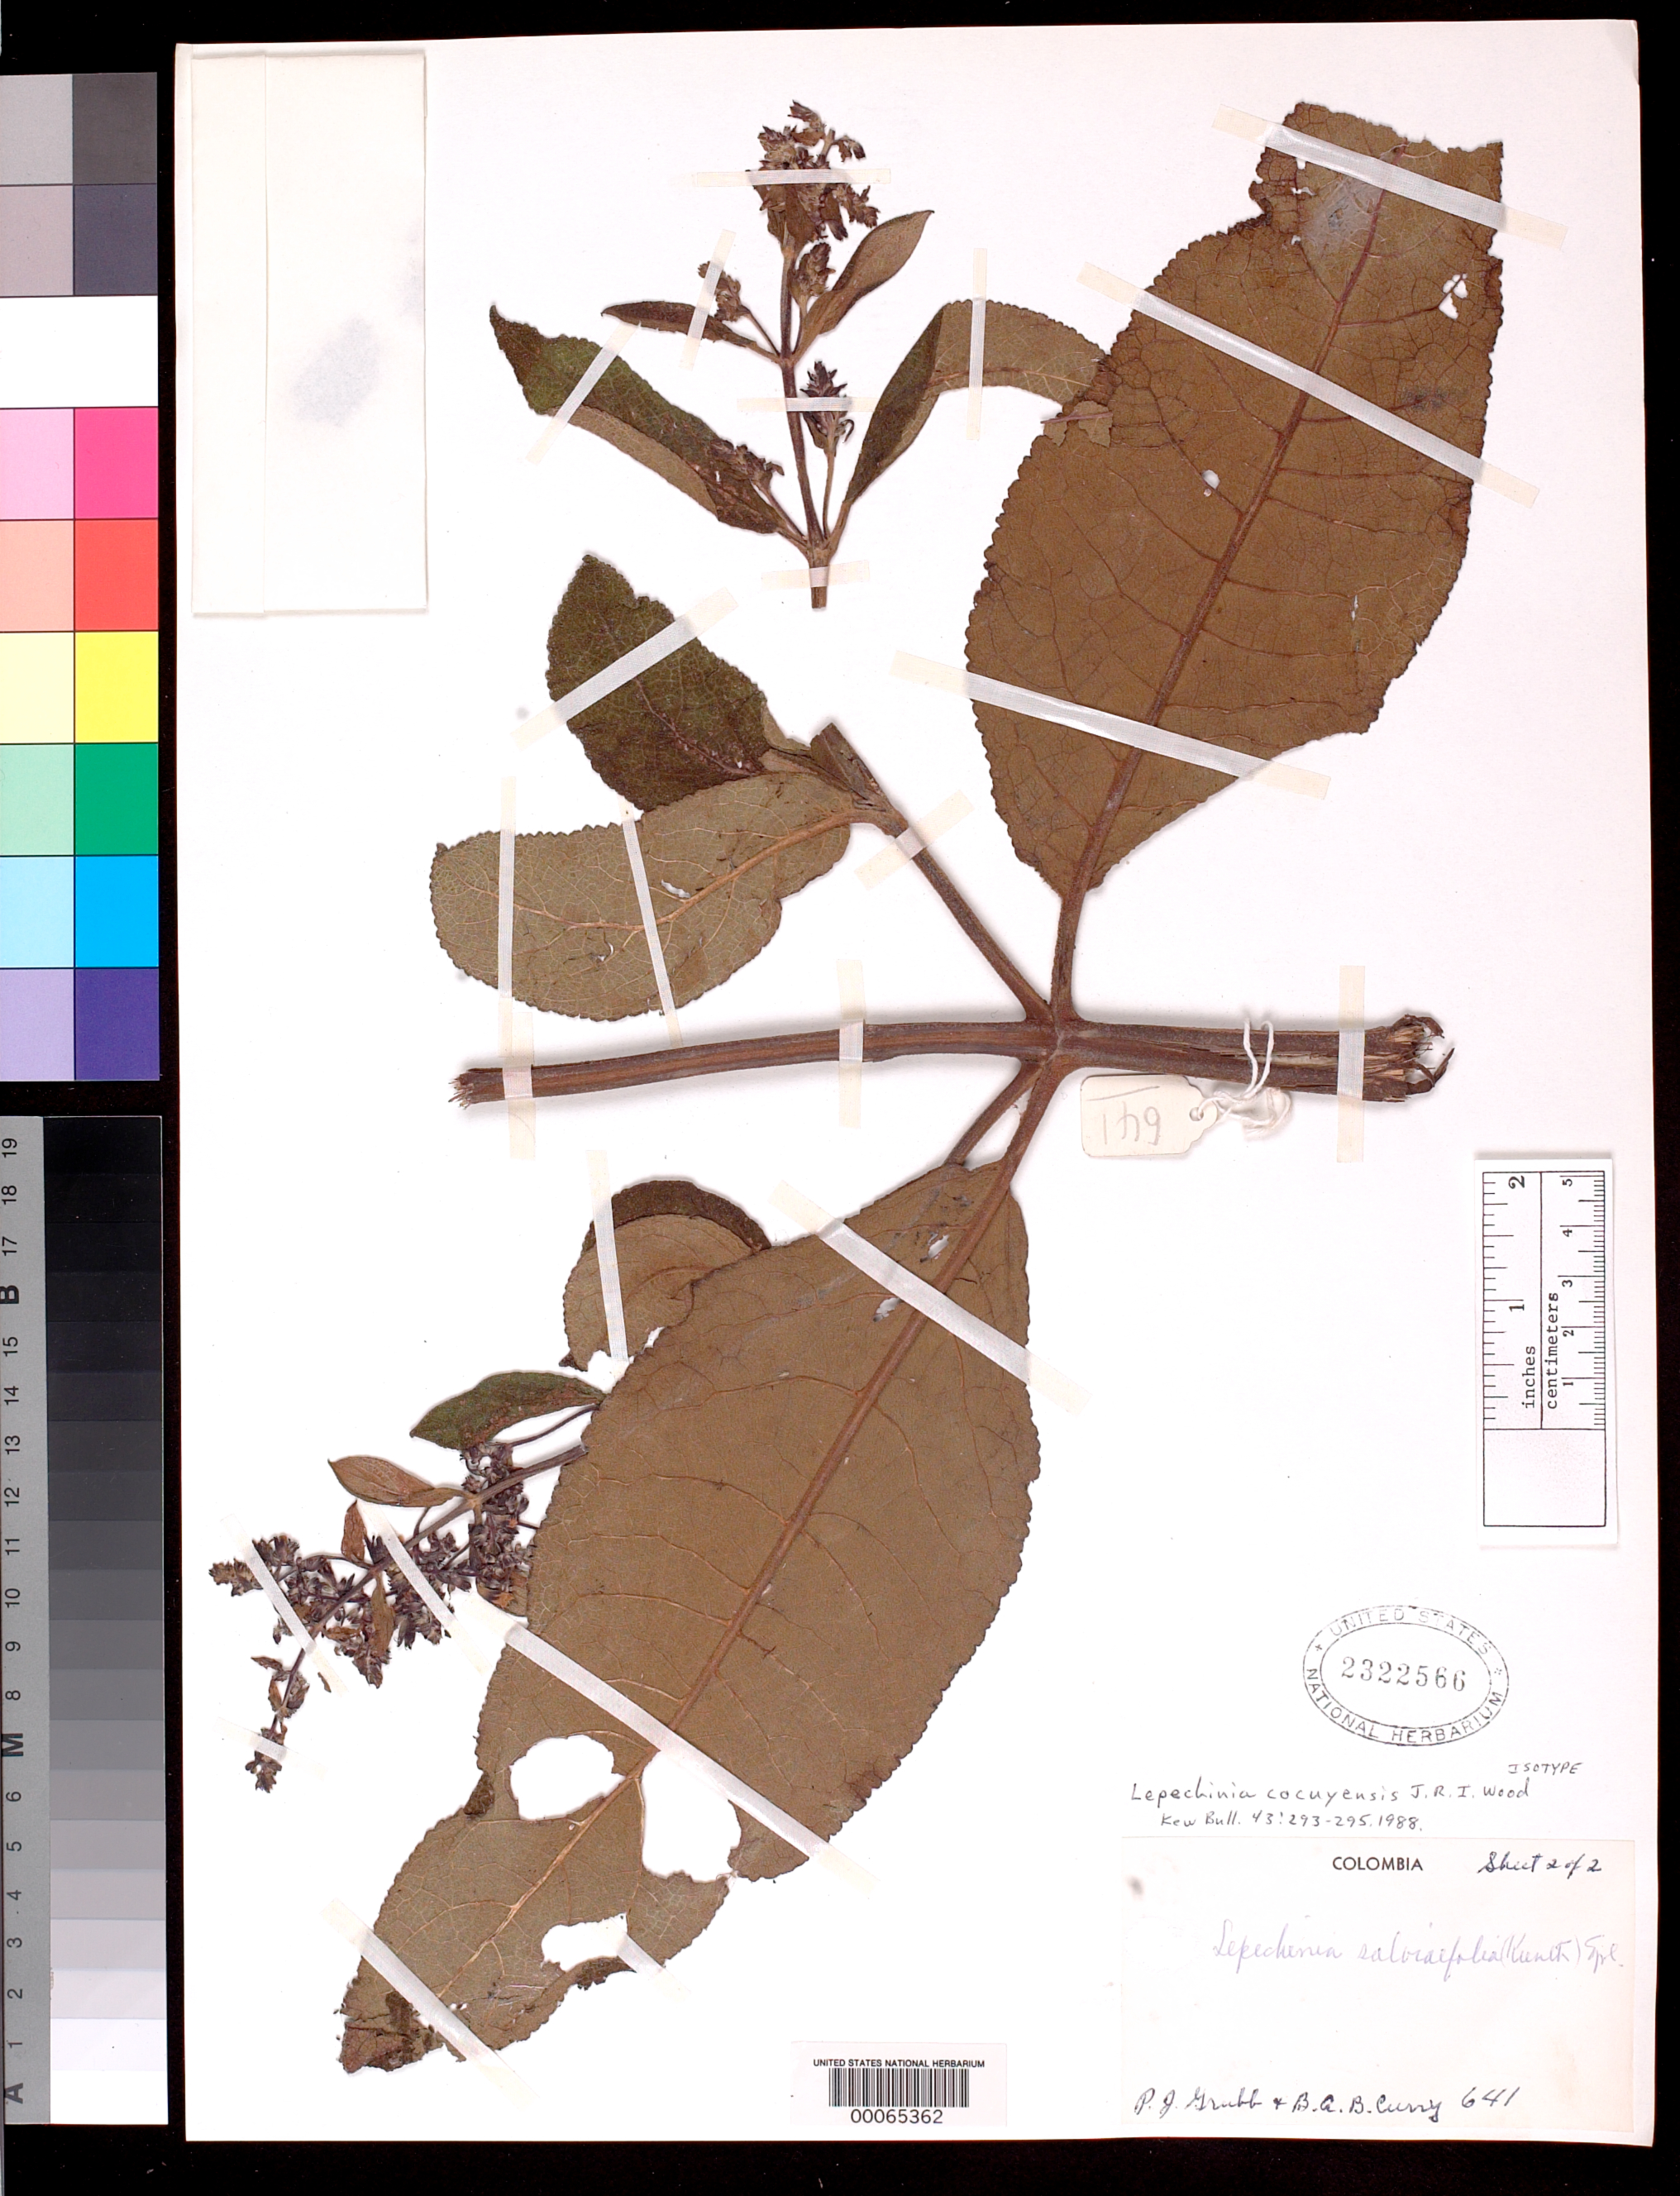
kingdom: Plantae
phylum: Tracheophyta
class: Magnoliopsida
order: Lamiales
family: Lamiaceae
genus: Lepechinia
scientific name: Lepechinia cocuyensis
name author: J.R.I. Wood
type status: Isotype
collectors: P. J. Grubb & B. A. B. Curry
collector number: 641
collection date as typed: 20 Aug 1957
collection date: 1957-08-20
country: Colombia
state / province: Boyacá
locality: Sierre Nevada del Cocuy, in Hill Sabana around Bachira.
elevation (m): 100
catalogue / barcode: US 2322566